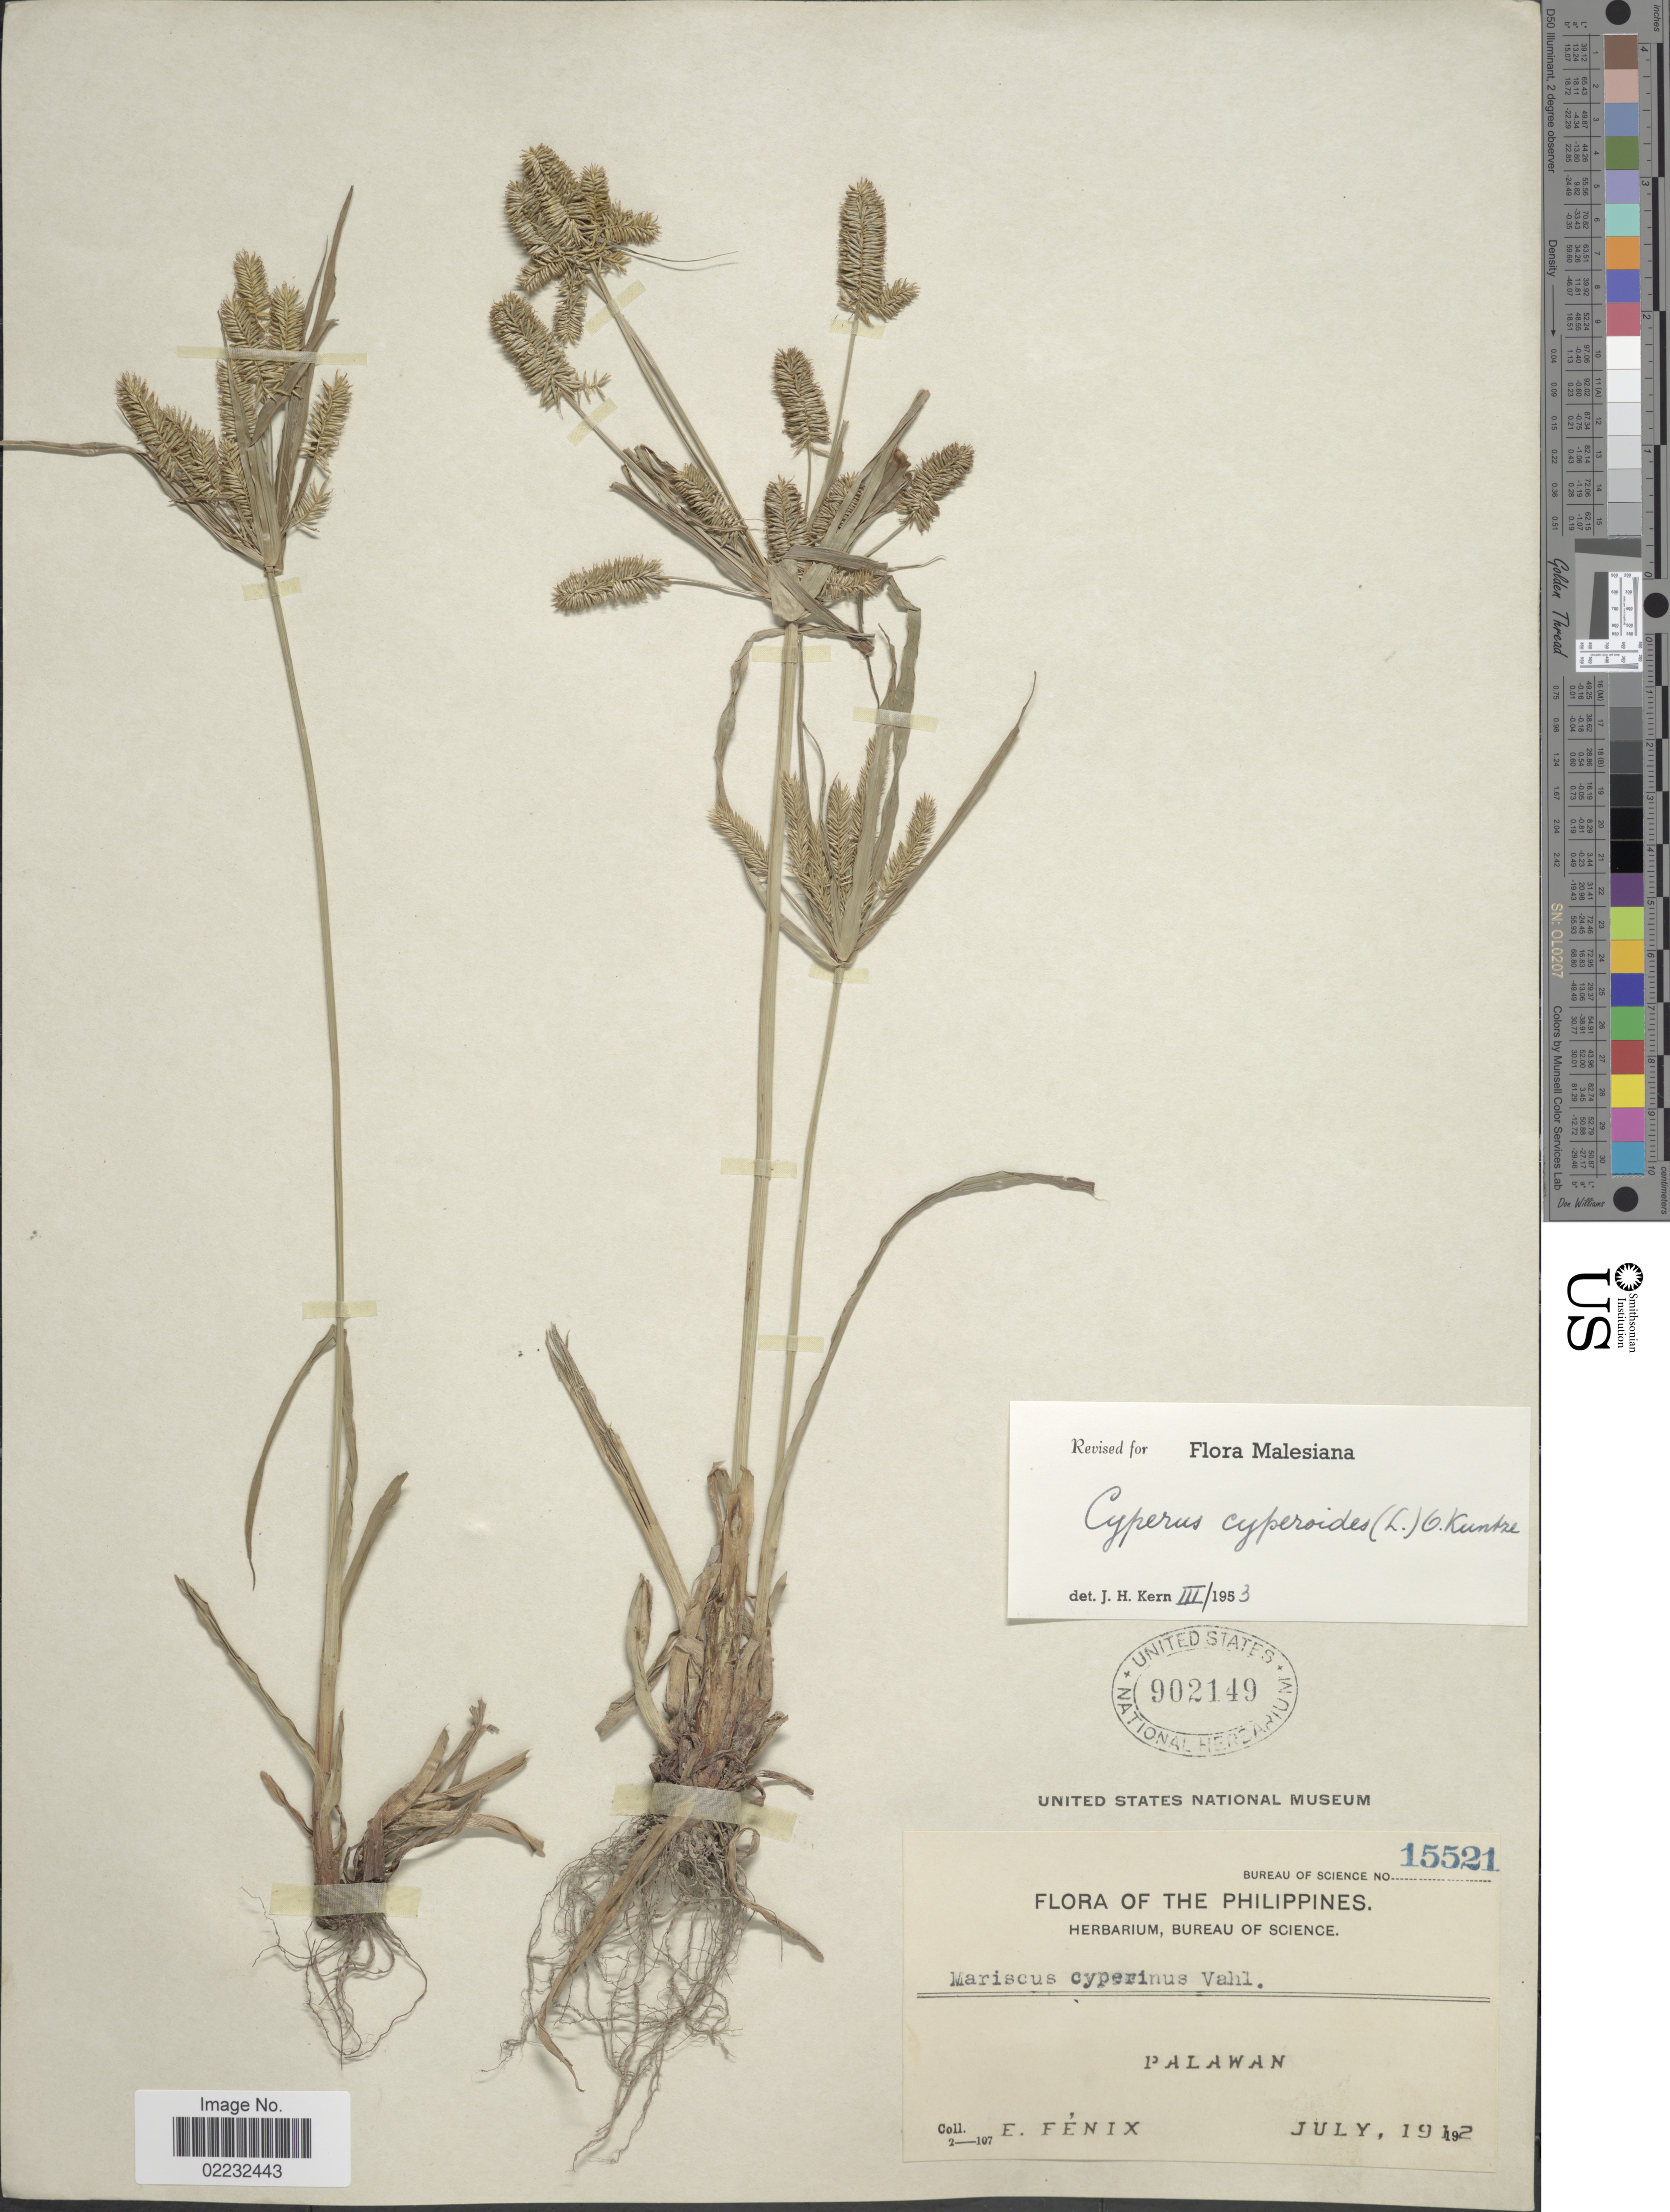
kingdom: Plantae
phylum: Tracheophyta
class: Liliopsida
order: Poales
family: Cyperaceae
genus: Cyperus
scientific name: Cyperus cyperoides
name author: (L.) Kuntze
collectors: E. Fenix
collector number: Bureau of Science 15521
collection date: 1912-07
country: Philippines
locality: Palawan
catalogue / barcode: US 902149